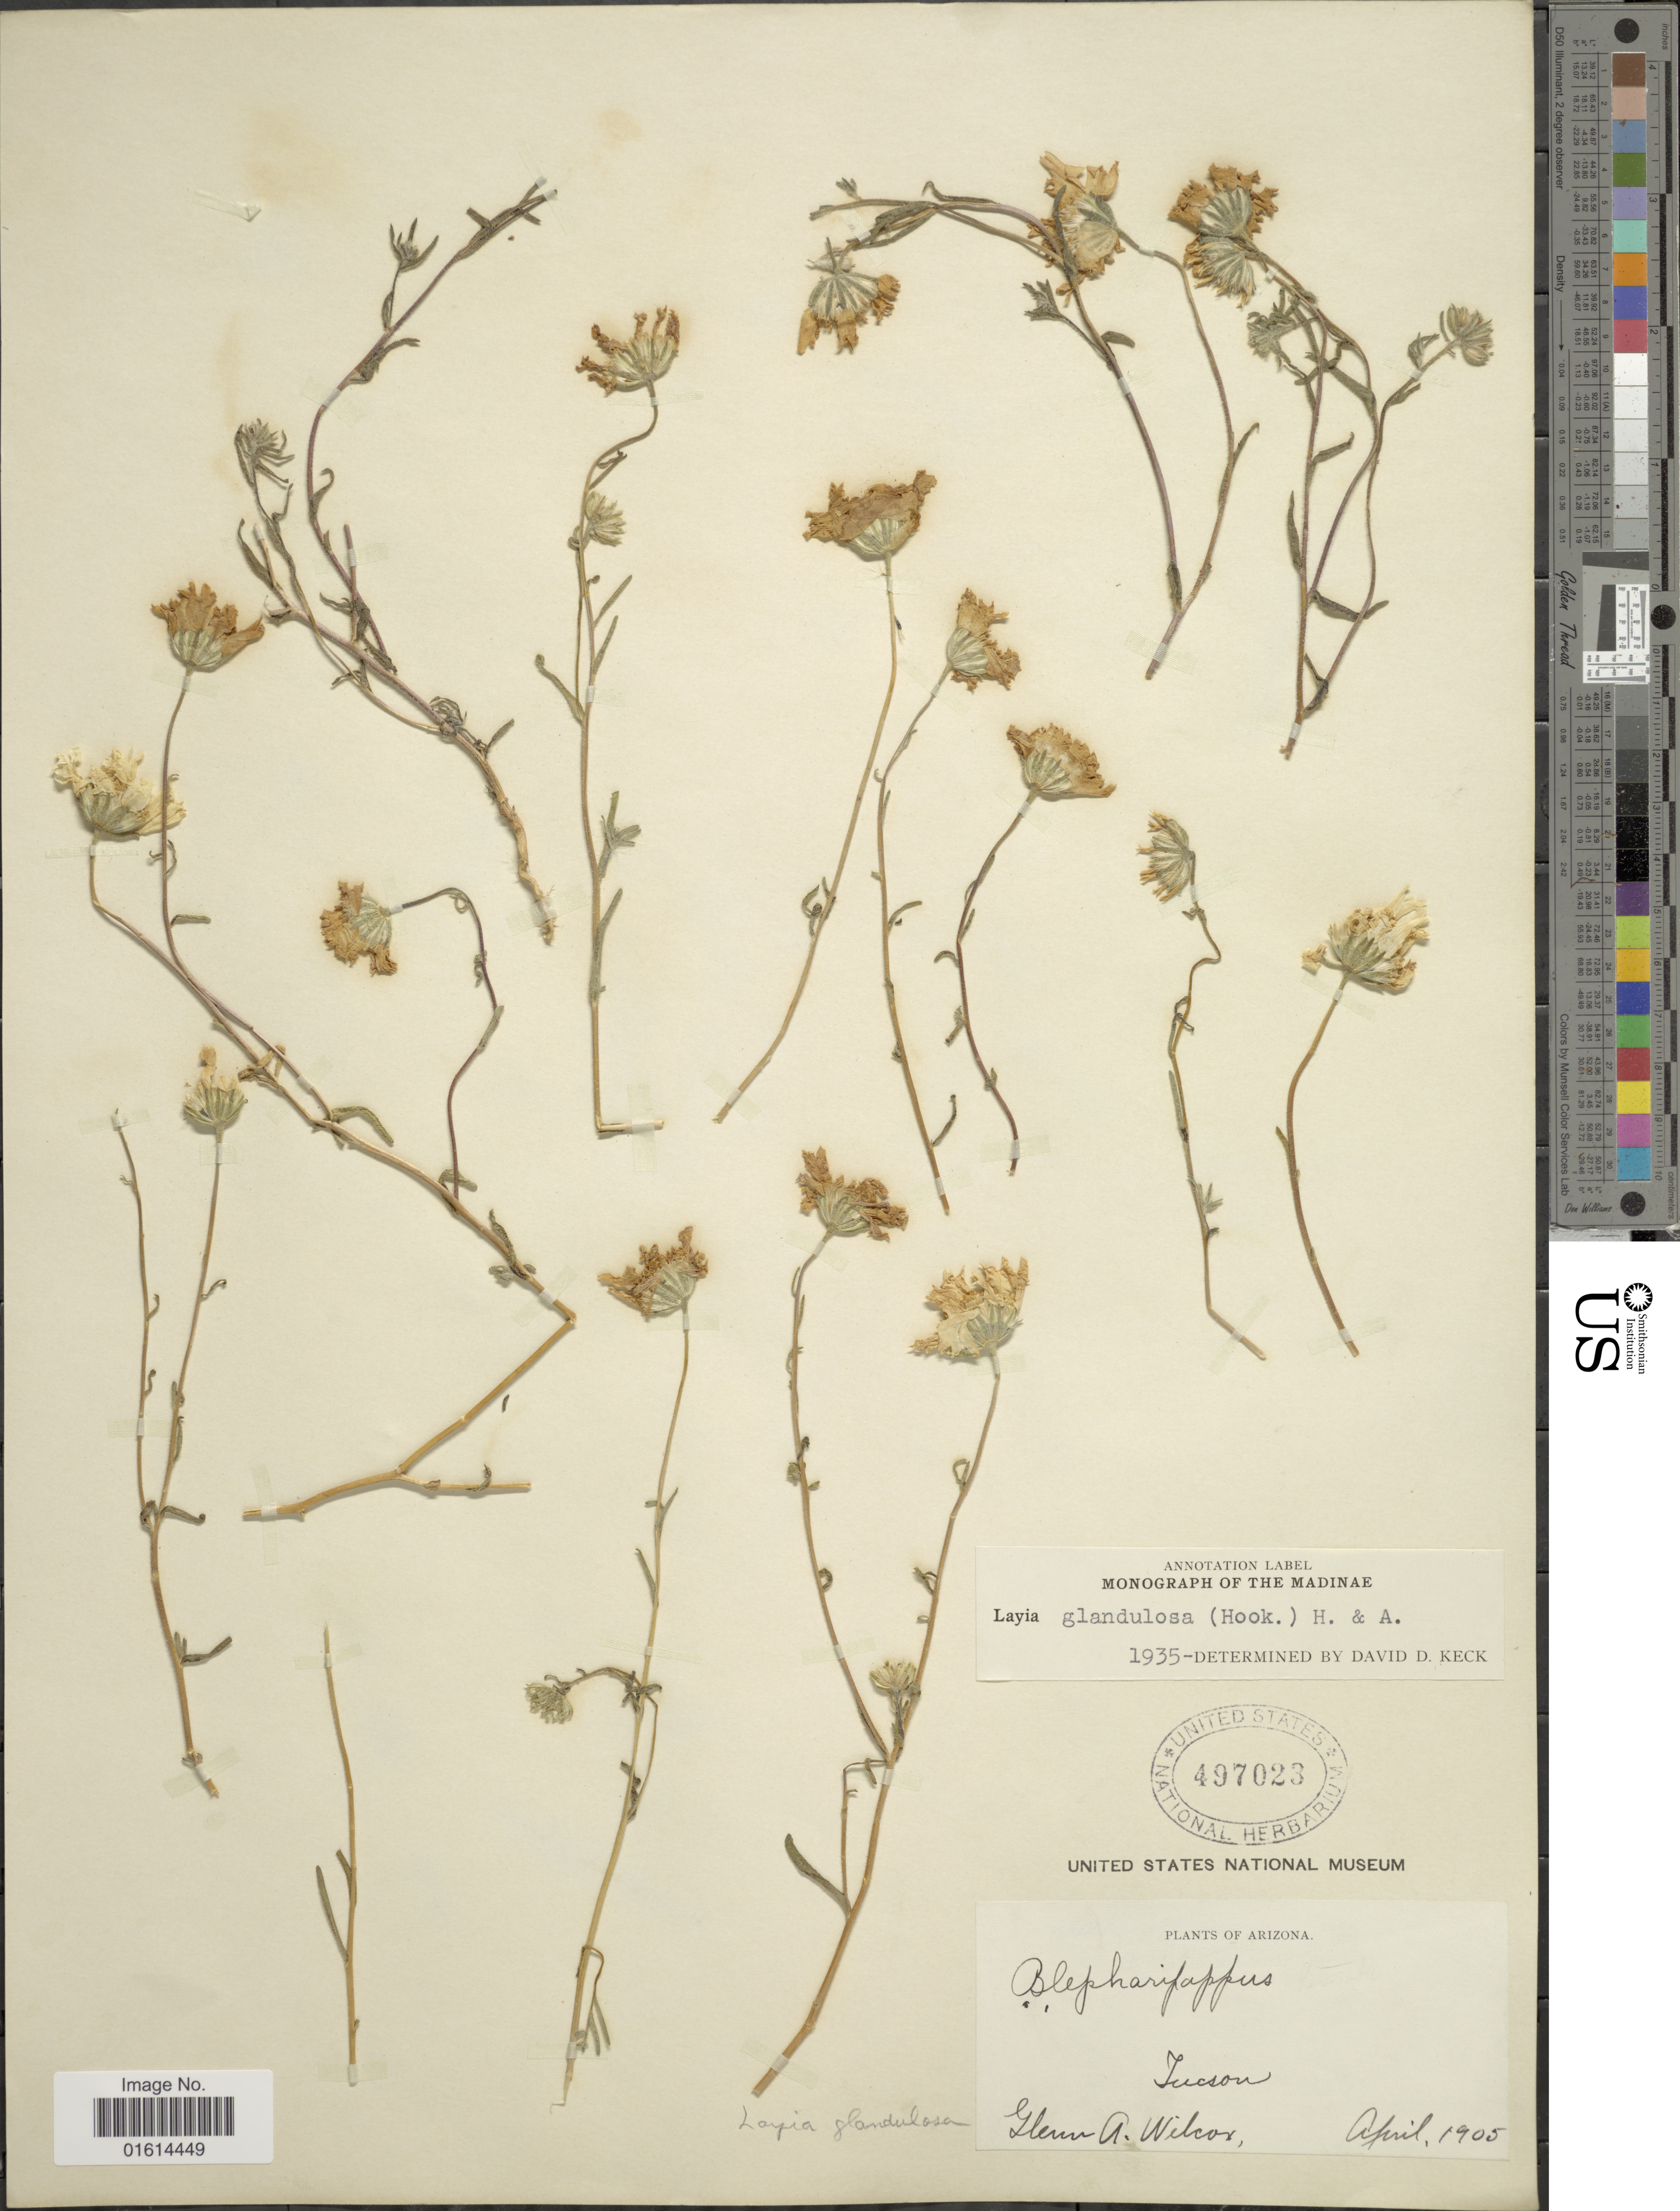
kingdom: Plantae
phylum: Tracheophyta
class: Magnoliopsida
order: Asterales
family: Asteraceae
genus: Layia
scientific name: Layia glandulosa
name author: Hook. & Arn.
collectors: Mrs. G. Wilcox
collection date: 1905-04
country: United States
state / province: Arizona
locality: Tucson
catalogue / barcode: US 497023